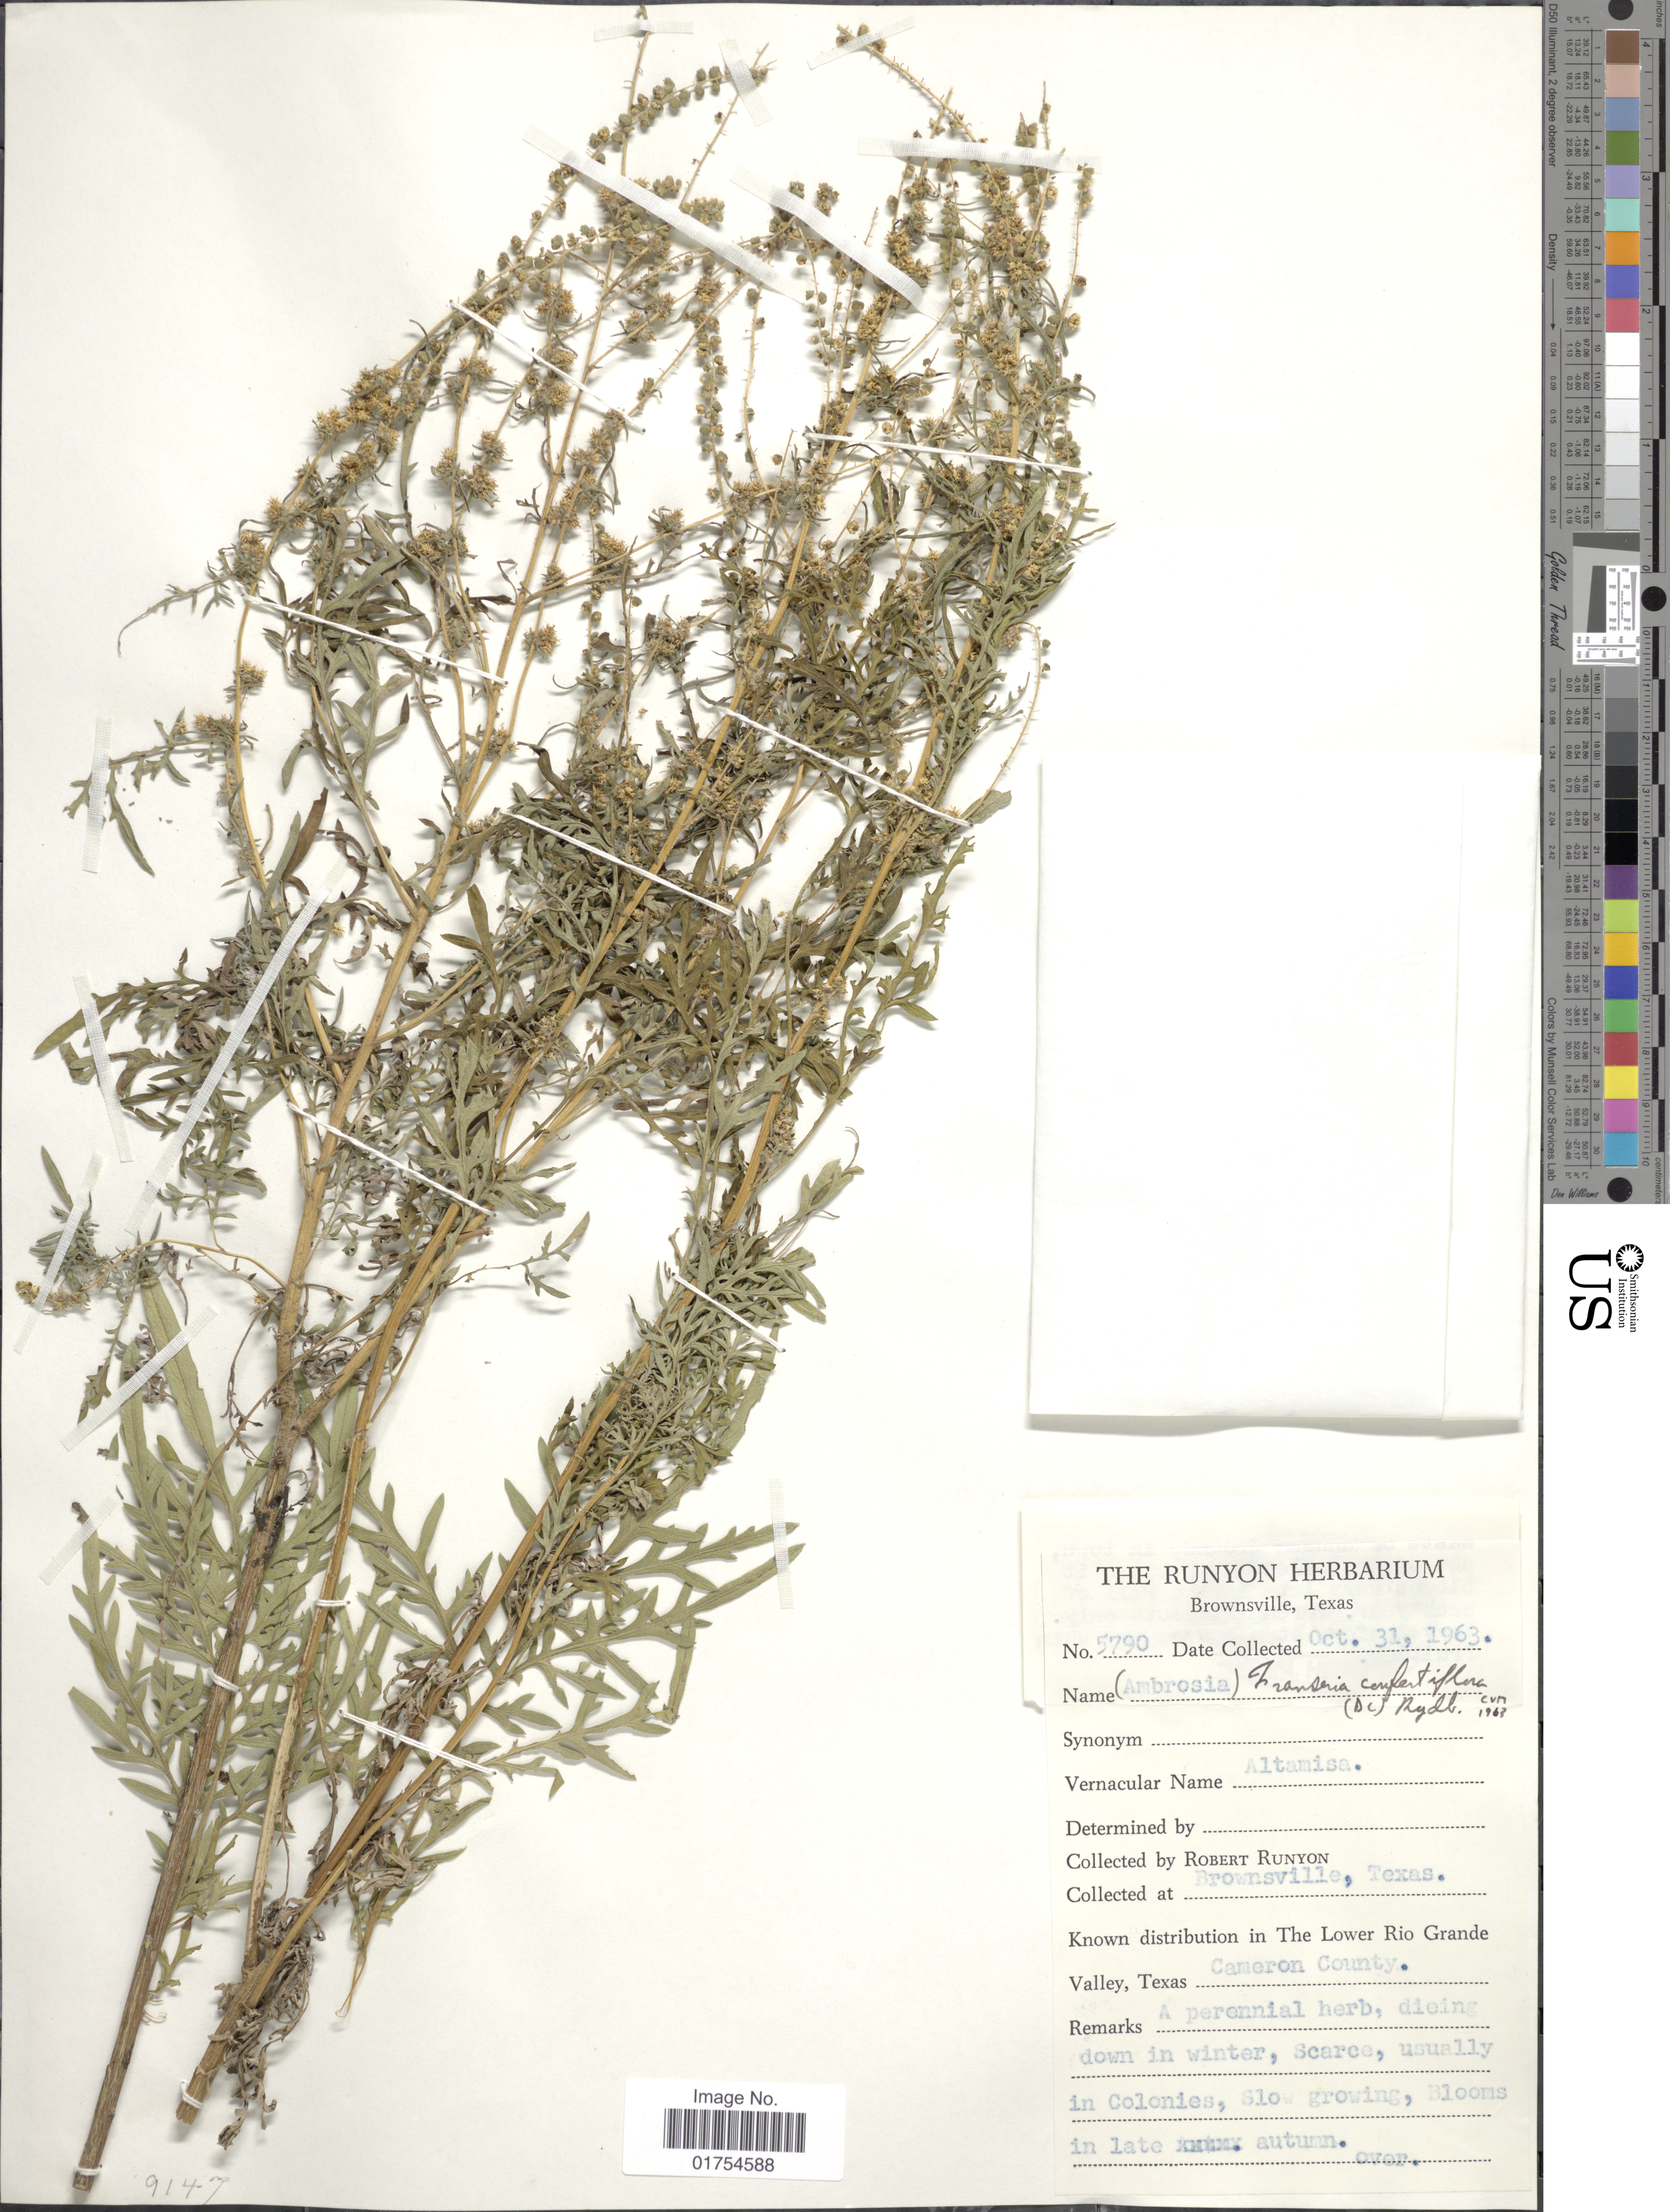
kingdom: Plantae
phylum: Tracheophyta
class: Magnoliopsida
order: Asterales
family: Asteraceae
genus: Franseria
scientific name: Franseria confertiflora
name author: (DC.) Rydb.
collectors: R. Runyon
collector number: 5790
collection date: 1963-10-31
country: United States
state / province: Texas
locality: Brownsville, The Lower Rio Grande Valley, Cameron County